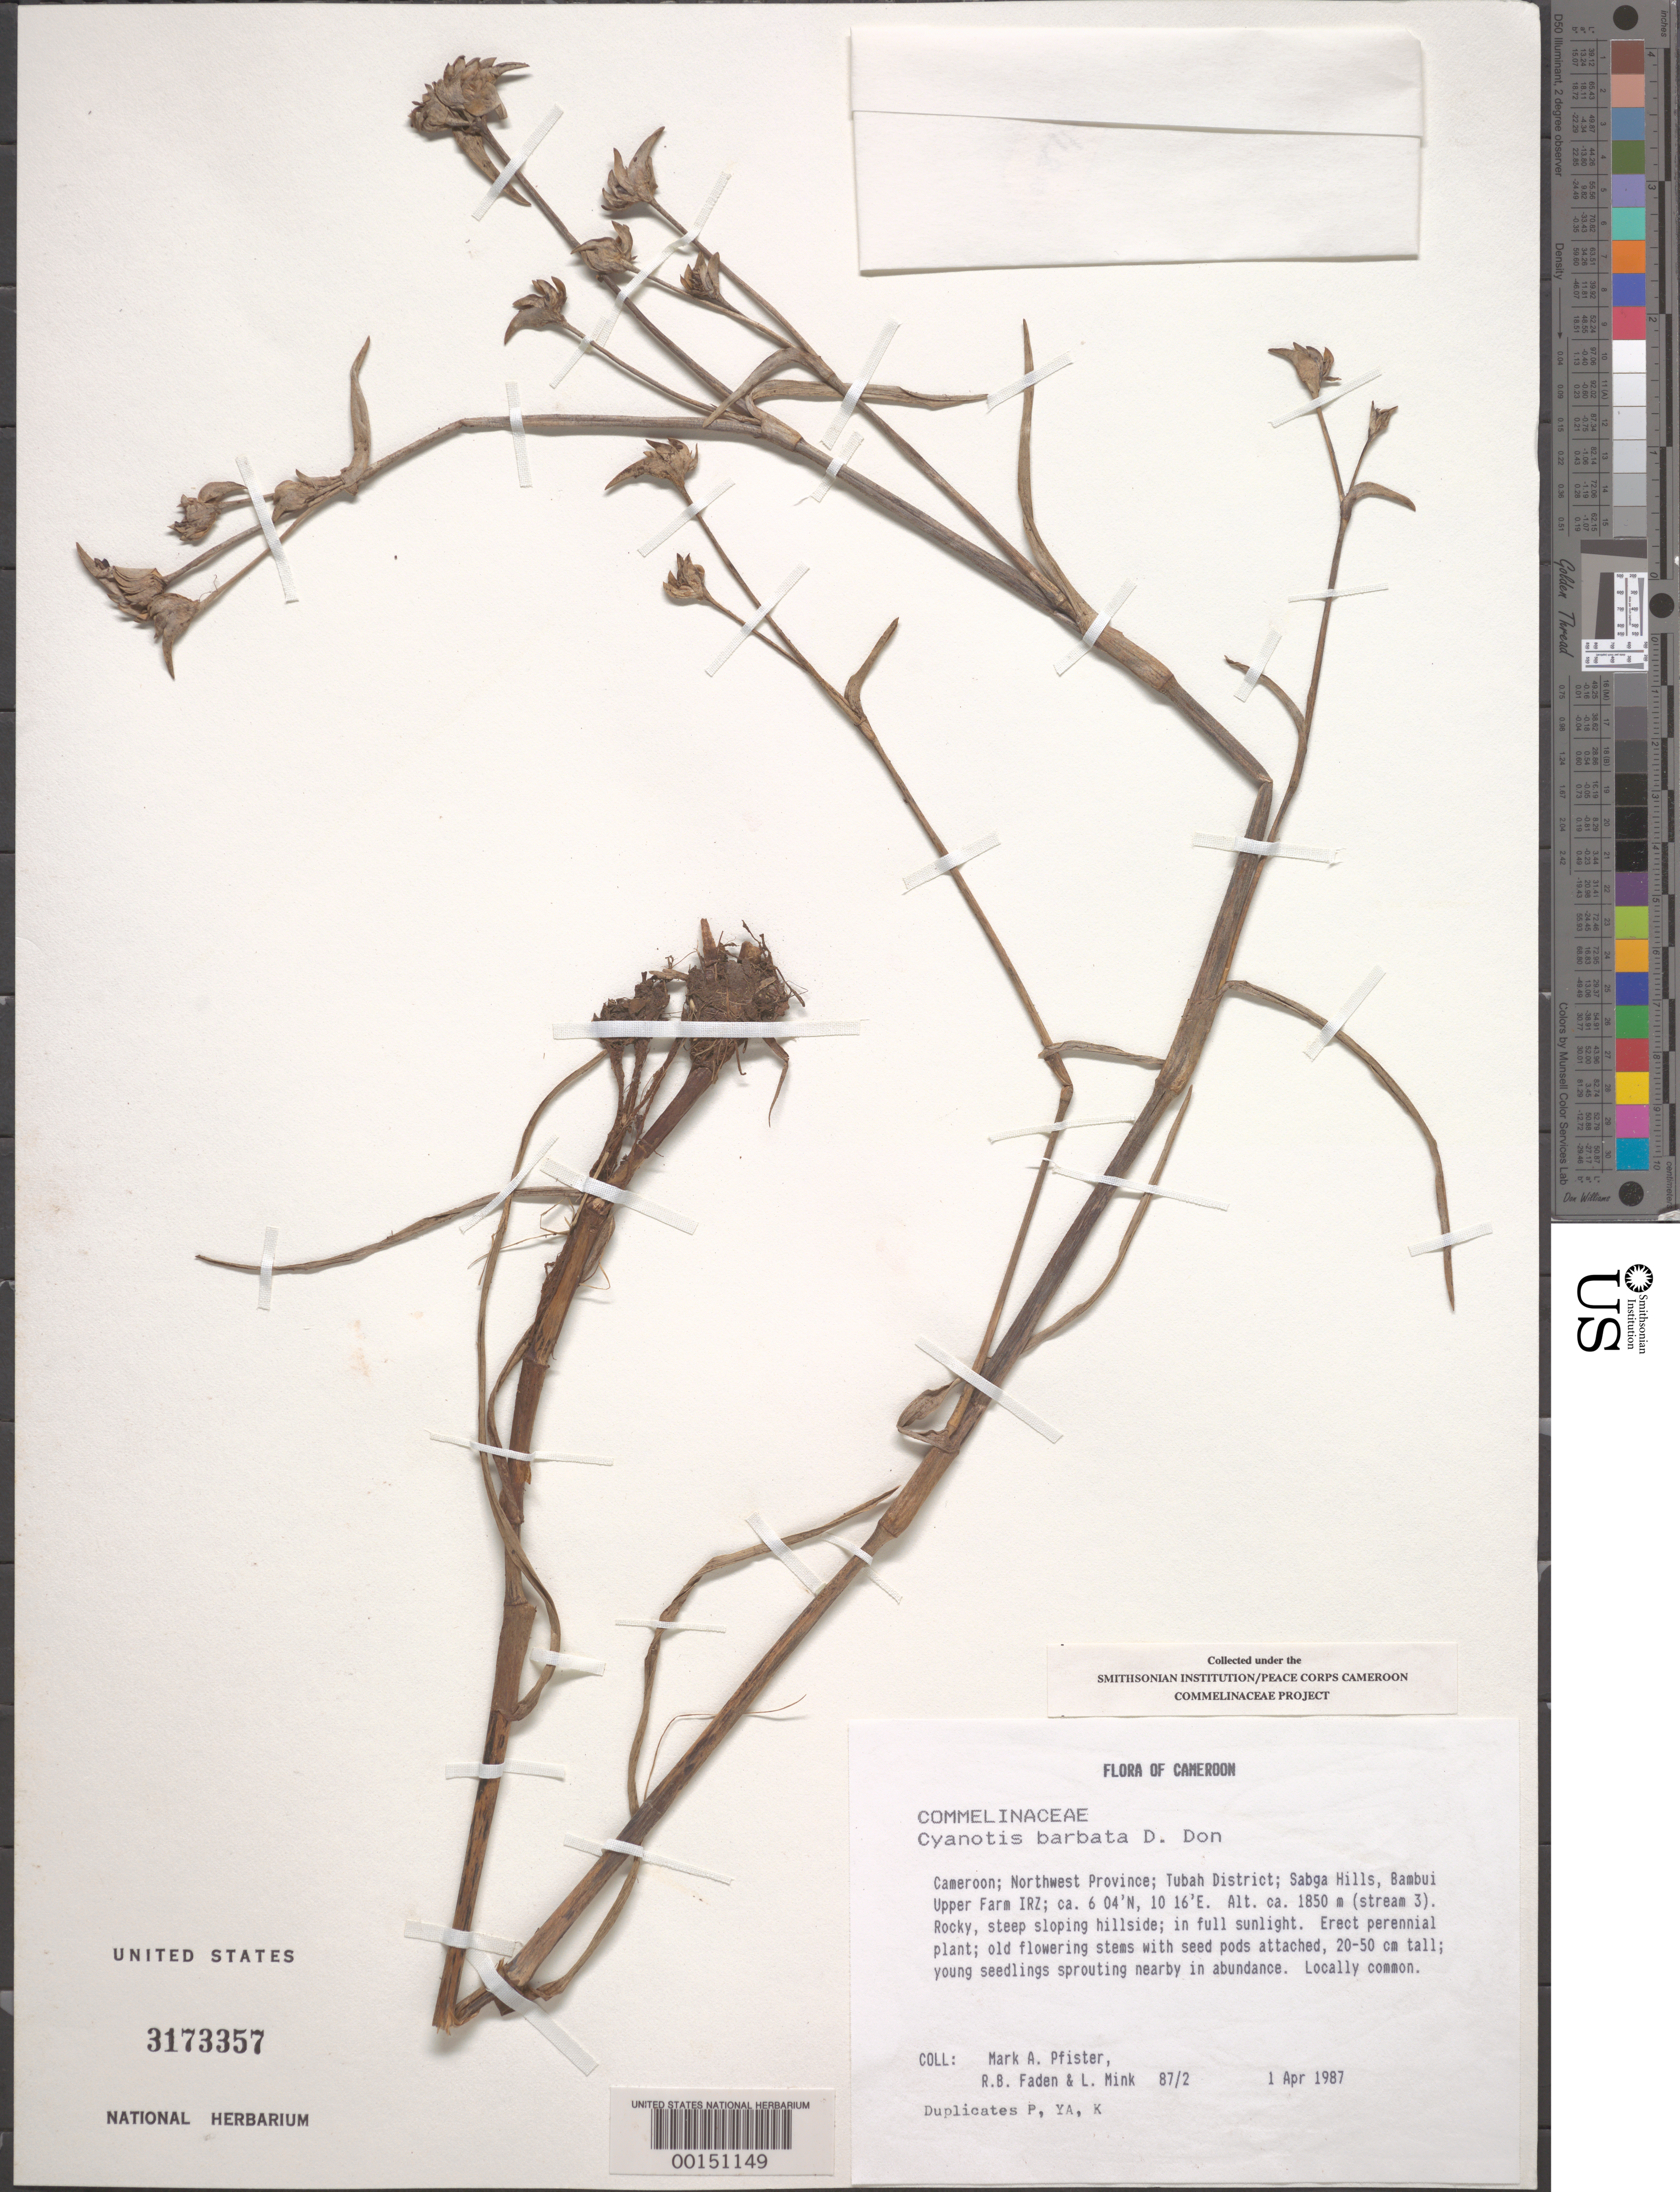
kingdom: Plantae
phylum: Tracheophyta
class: Liliopsida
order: Commelinales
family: Commelinaceae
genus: Cyanotis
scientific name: Cyanotis barbata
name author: D. Don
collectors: M. Pfister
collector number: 87/2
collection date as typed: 01 Apr 1987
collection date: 1987-04-01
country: Cameroon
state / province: Nord-ouest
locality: Tubah dist. (?), sabga hills, bambui upper farm irz, stream 3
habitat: Rocky, steep sloping hillside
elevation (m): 1850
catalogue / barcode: US 3173357